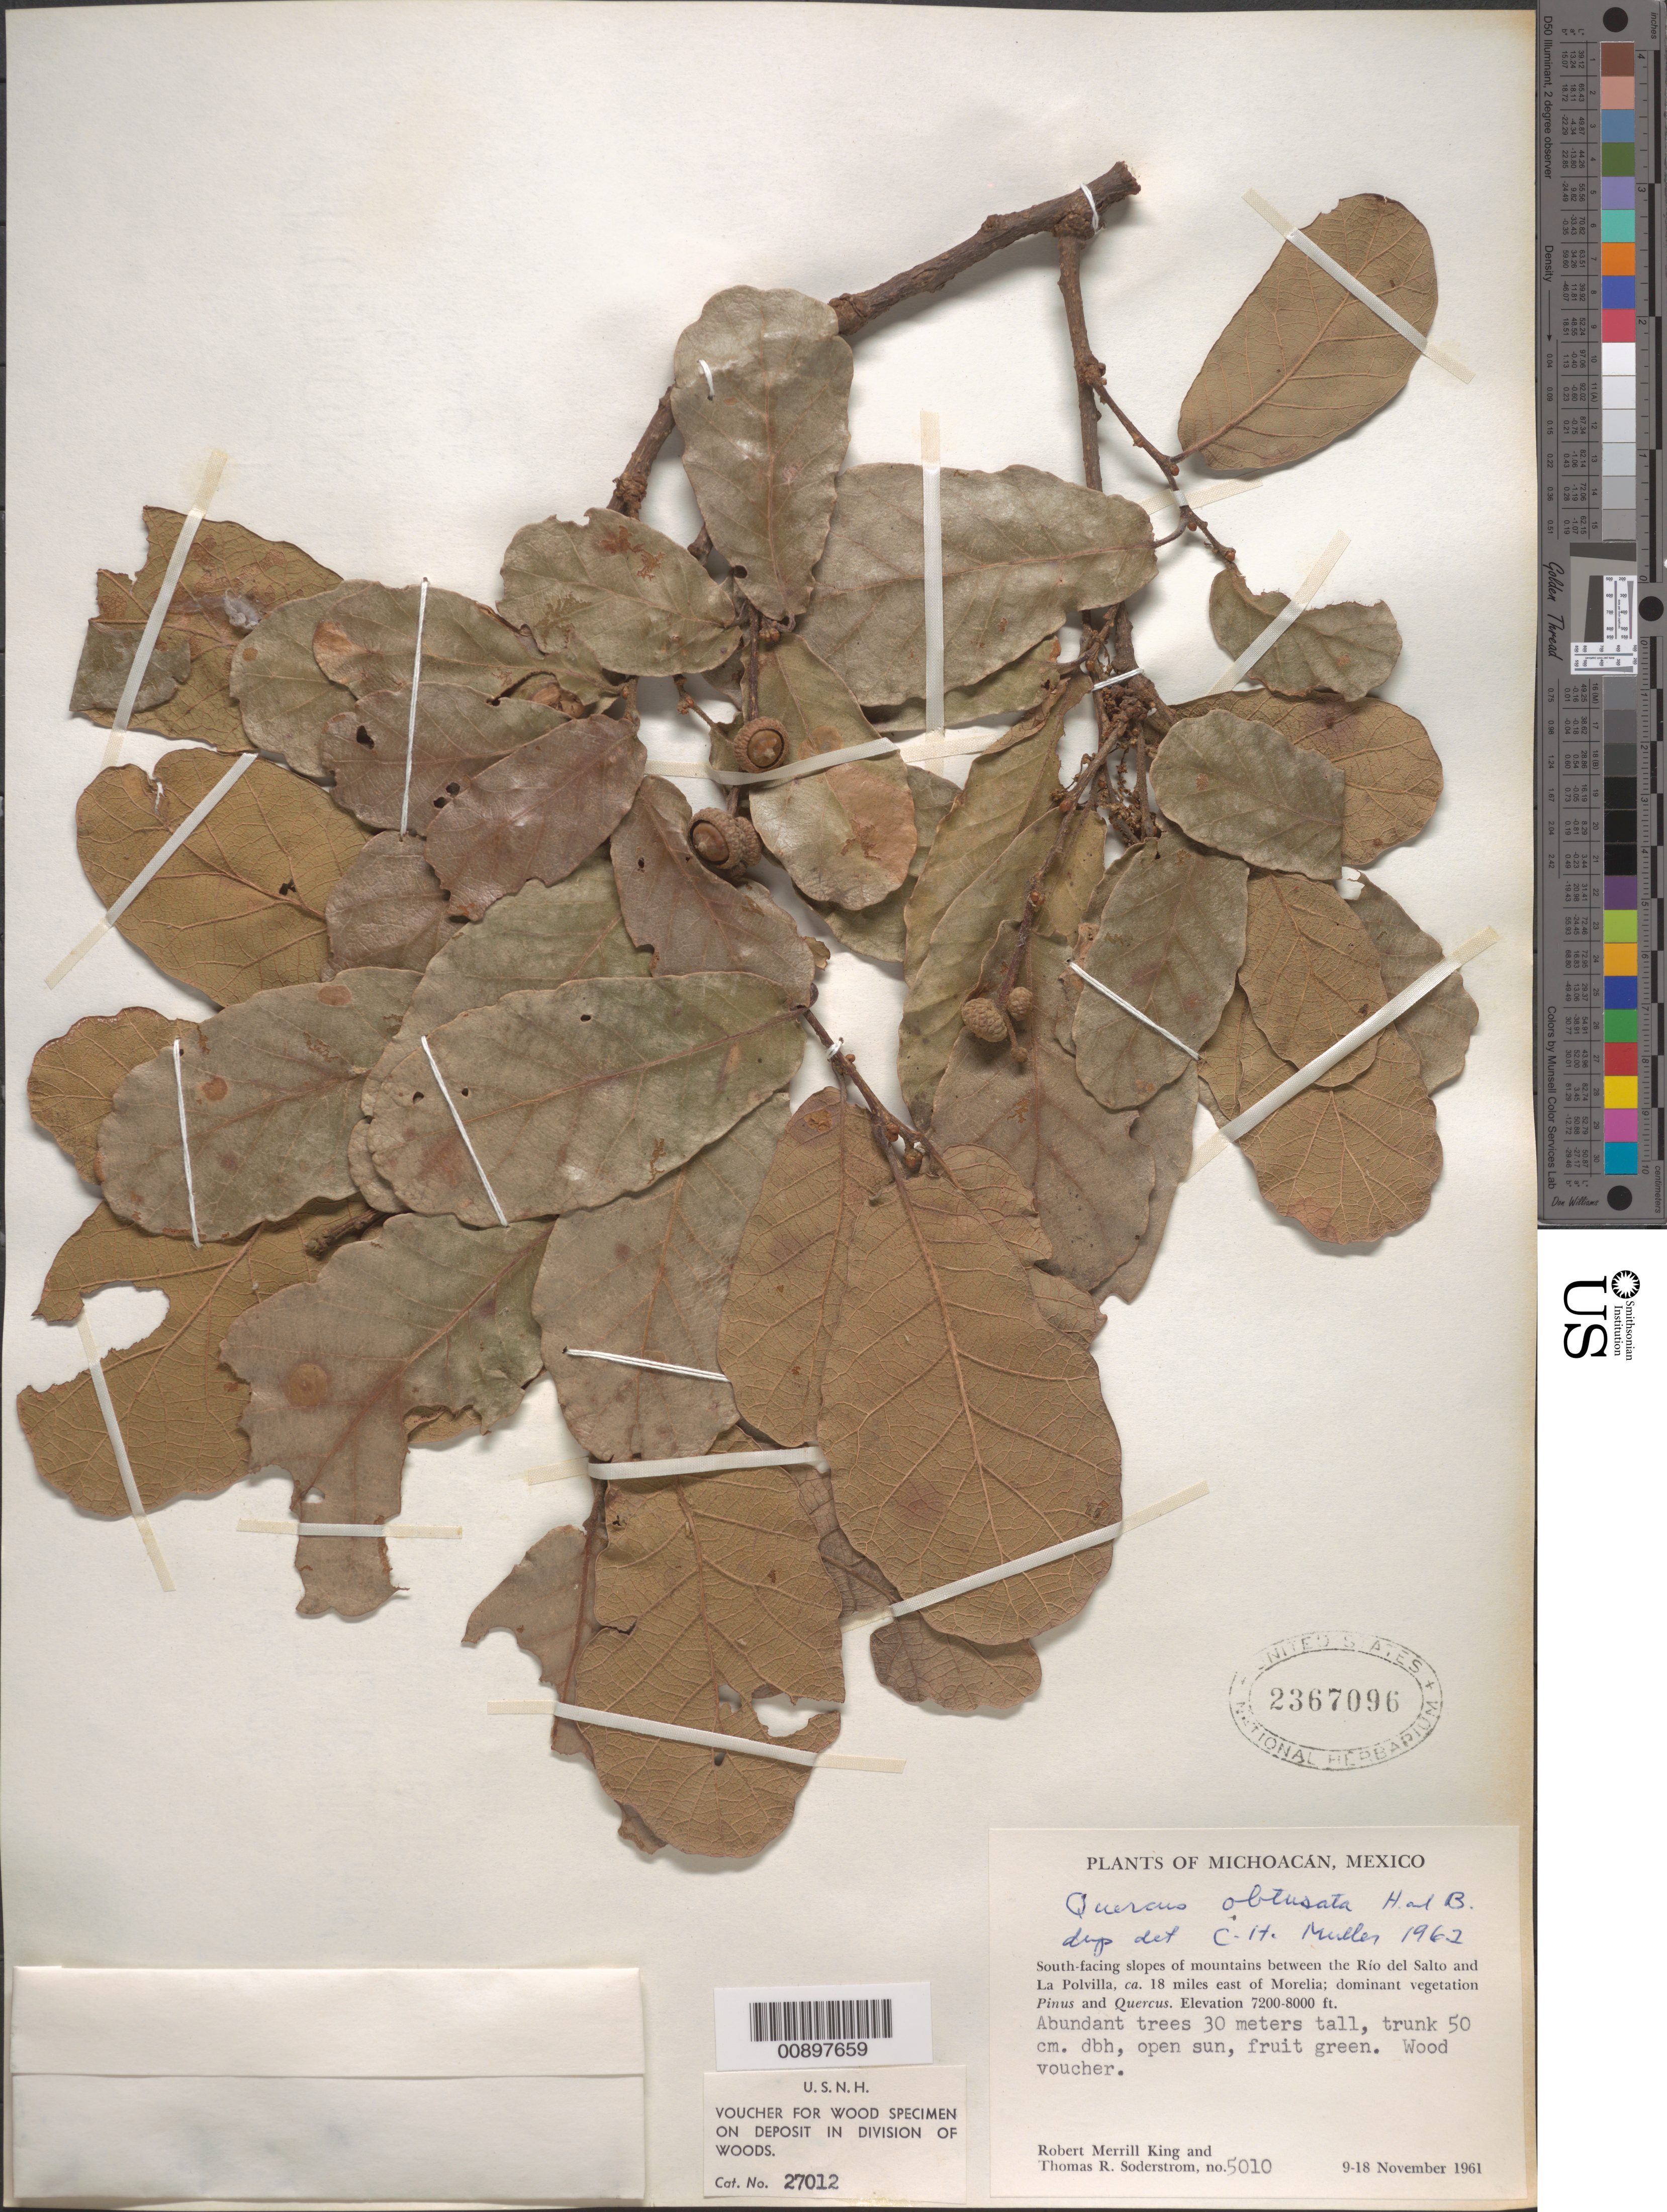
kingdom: Plantae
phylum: Tracheophyta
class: Magnoliopsida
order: Fagales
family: Fagaceae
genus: Quercus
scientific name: Quercus obtusata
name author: Humb. & Bonpl.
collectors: R. M. King & T. R. Soderstrom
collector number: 5010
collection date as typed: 09 Nov 1961 to 18 Nov 1961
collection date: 1961-11-09/1961-11-18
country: Mexico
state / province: Michoacán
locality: South-facing slopes of mountains between the Río del Salto and La Polvilla, ca. 18 miles east of Morelia.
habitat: Open sun. Dominant vegetation Pinus and Quercus.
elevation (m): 2195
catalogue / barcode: US 2367096